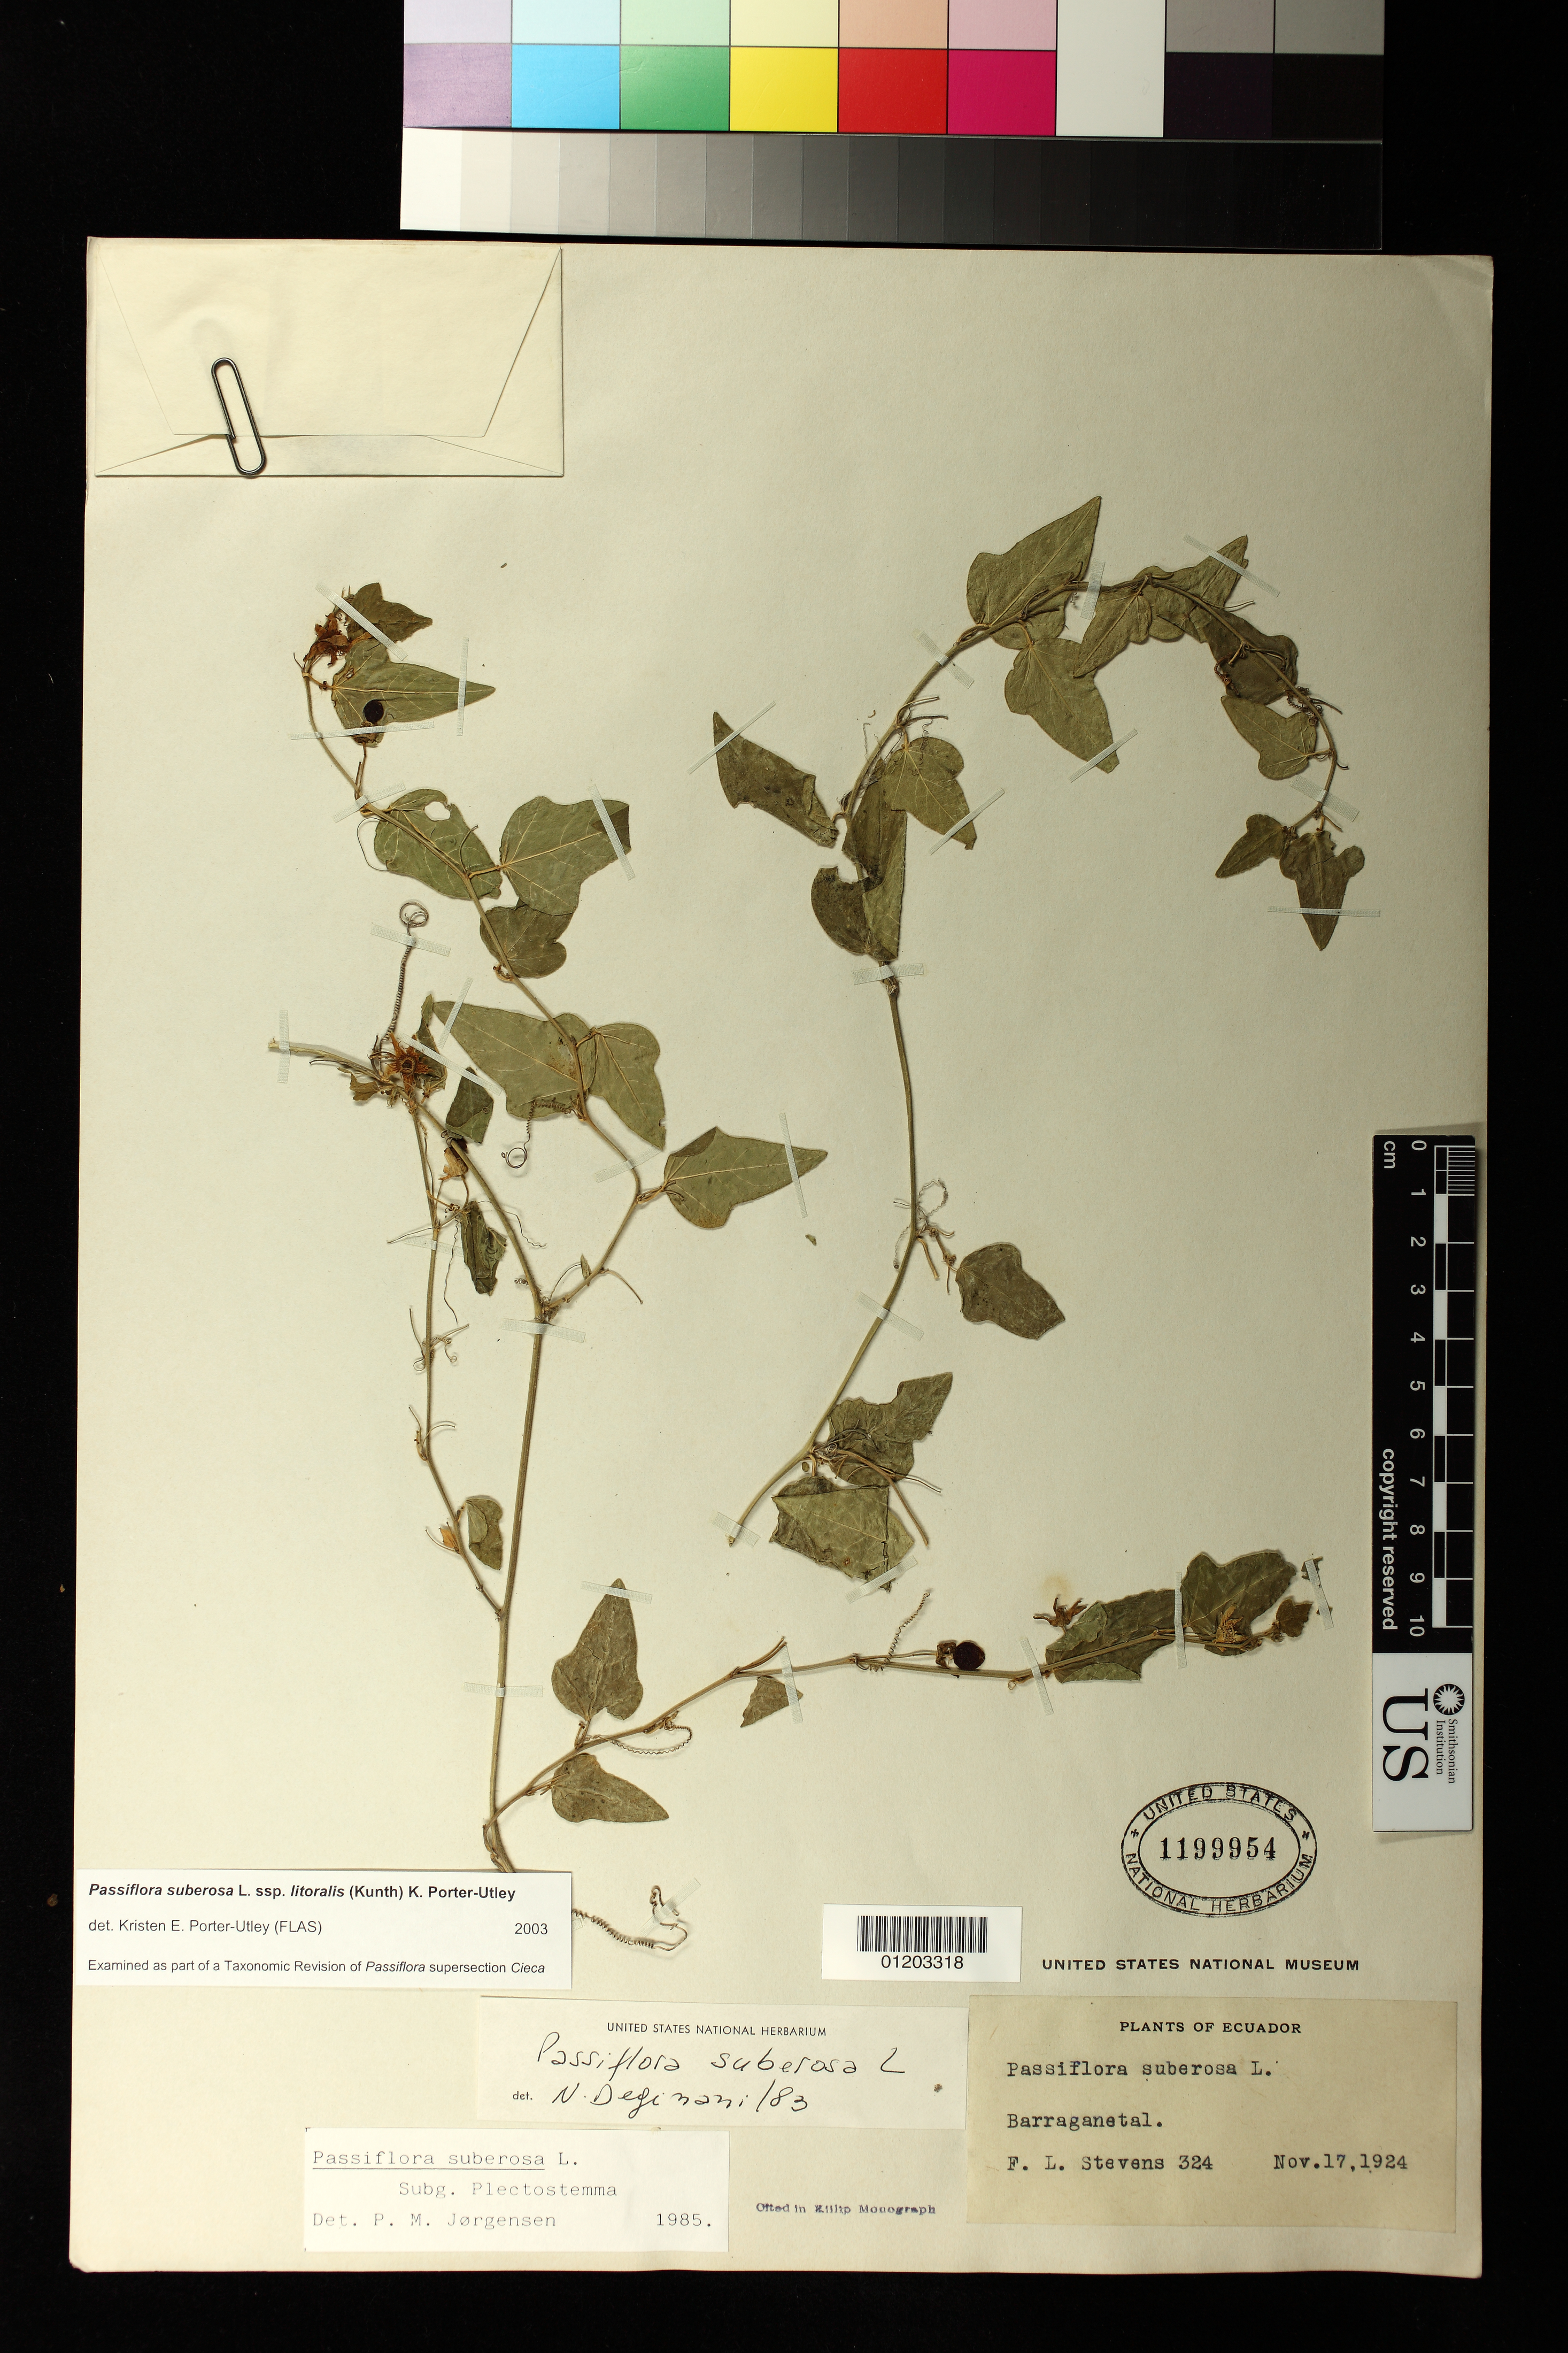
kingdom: Plantae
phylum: Tracheophyta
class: Magnoliopsida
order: Malpighiales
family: Passifloraceae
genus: Passiflora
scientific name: Passiflora suberosa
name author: L.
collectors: F. L. Stevens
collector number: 324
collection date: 1924-11-17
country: Ecuador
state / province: Guayas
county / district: Barraganetal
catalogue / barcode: US 1199954